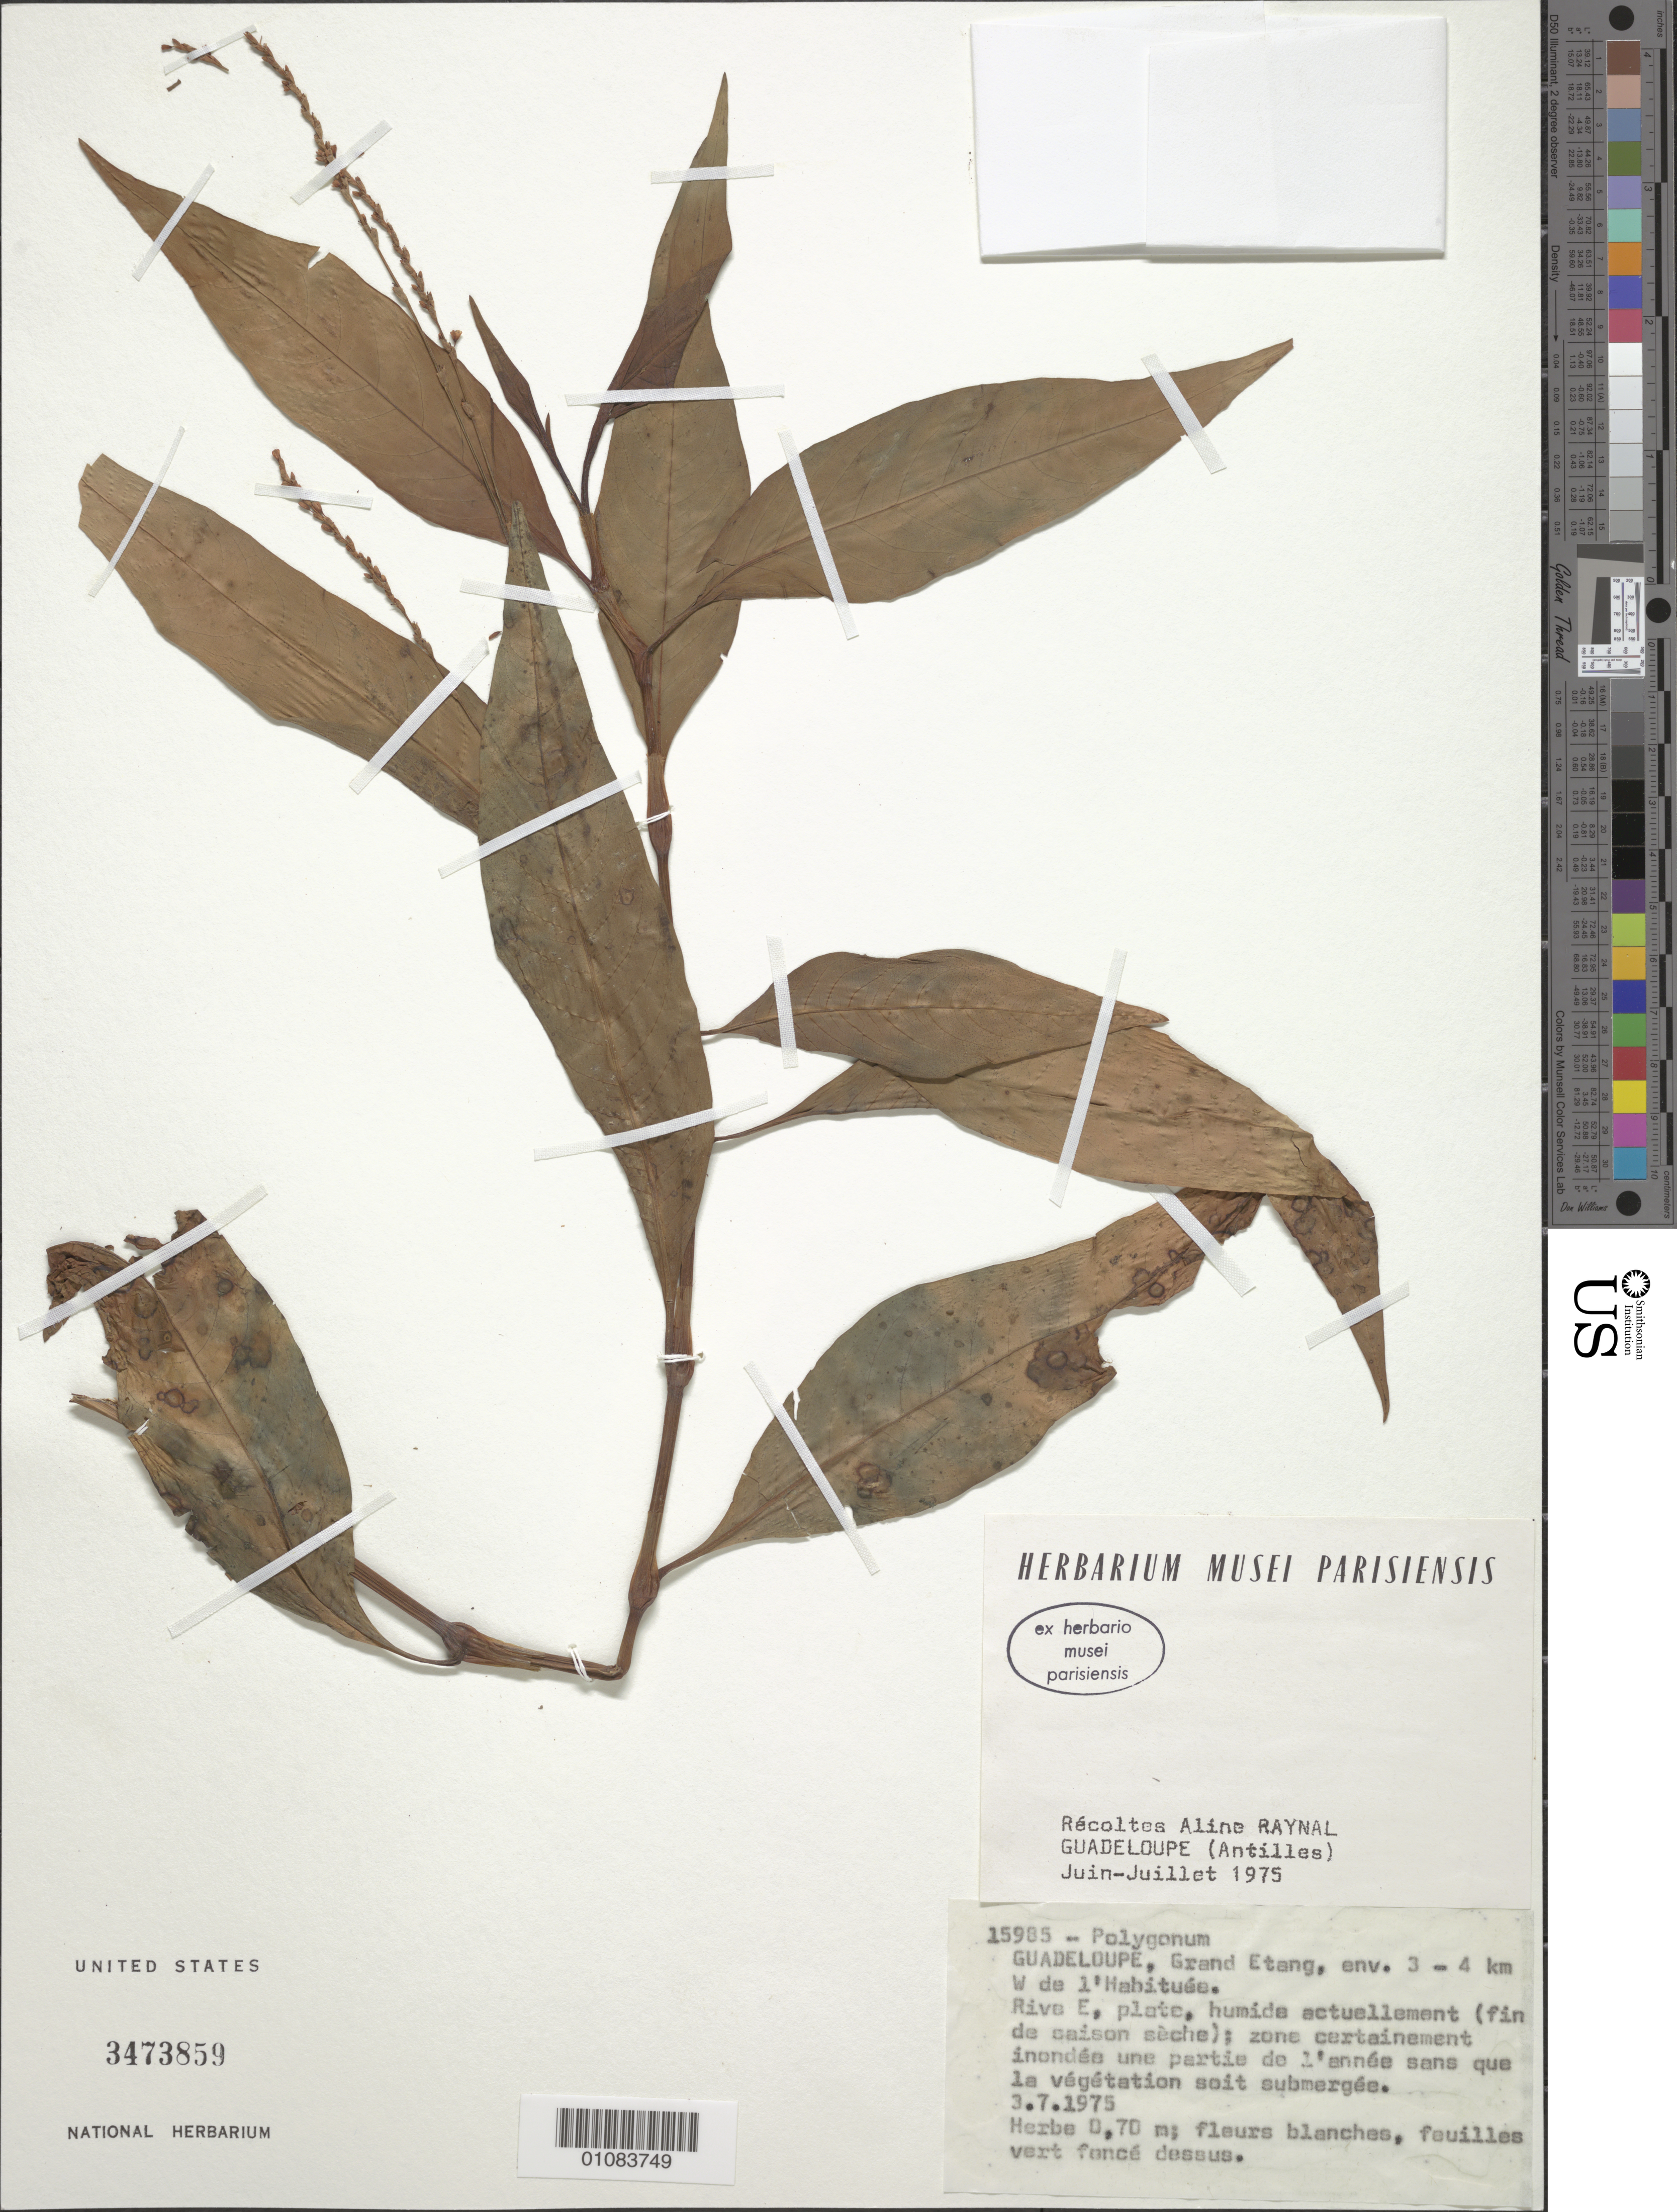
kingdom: Plantae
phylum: Tracheophyta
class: Magnoliopsida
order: Caryophyllales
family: Polygonaceae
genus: Polygonum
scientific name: Polygonum sp.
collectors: A. M. Raynal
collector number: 15985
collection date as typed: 03 Jul 1975 or 07 Mar 1975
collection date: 1975-03-07 or 1975-07-03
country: Guadeloupe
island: Grande Terre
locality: Grand Etang, env. 3-5 km W de l'Habituee. Rive E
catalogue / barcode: US 3473859